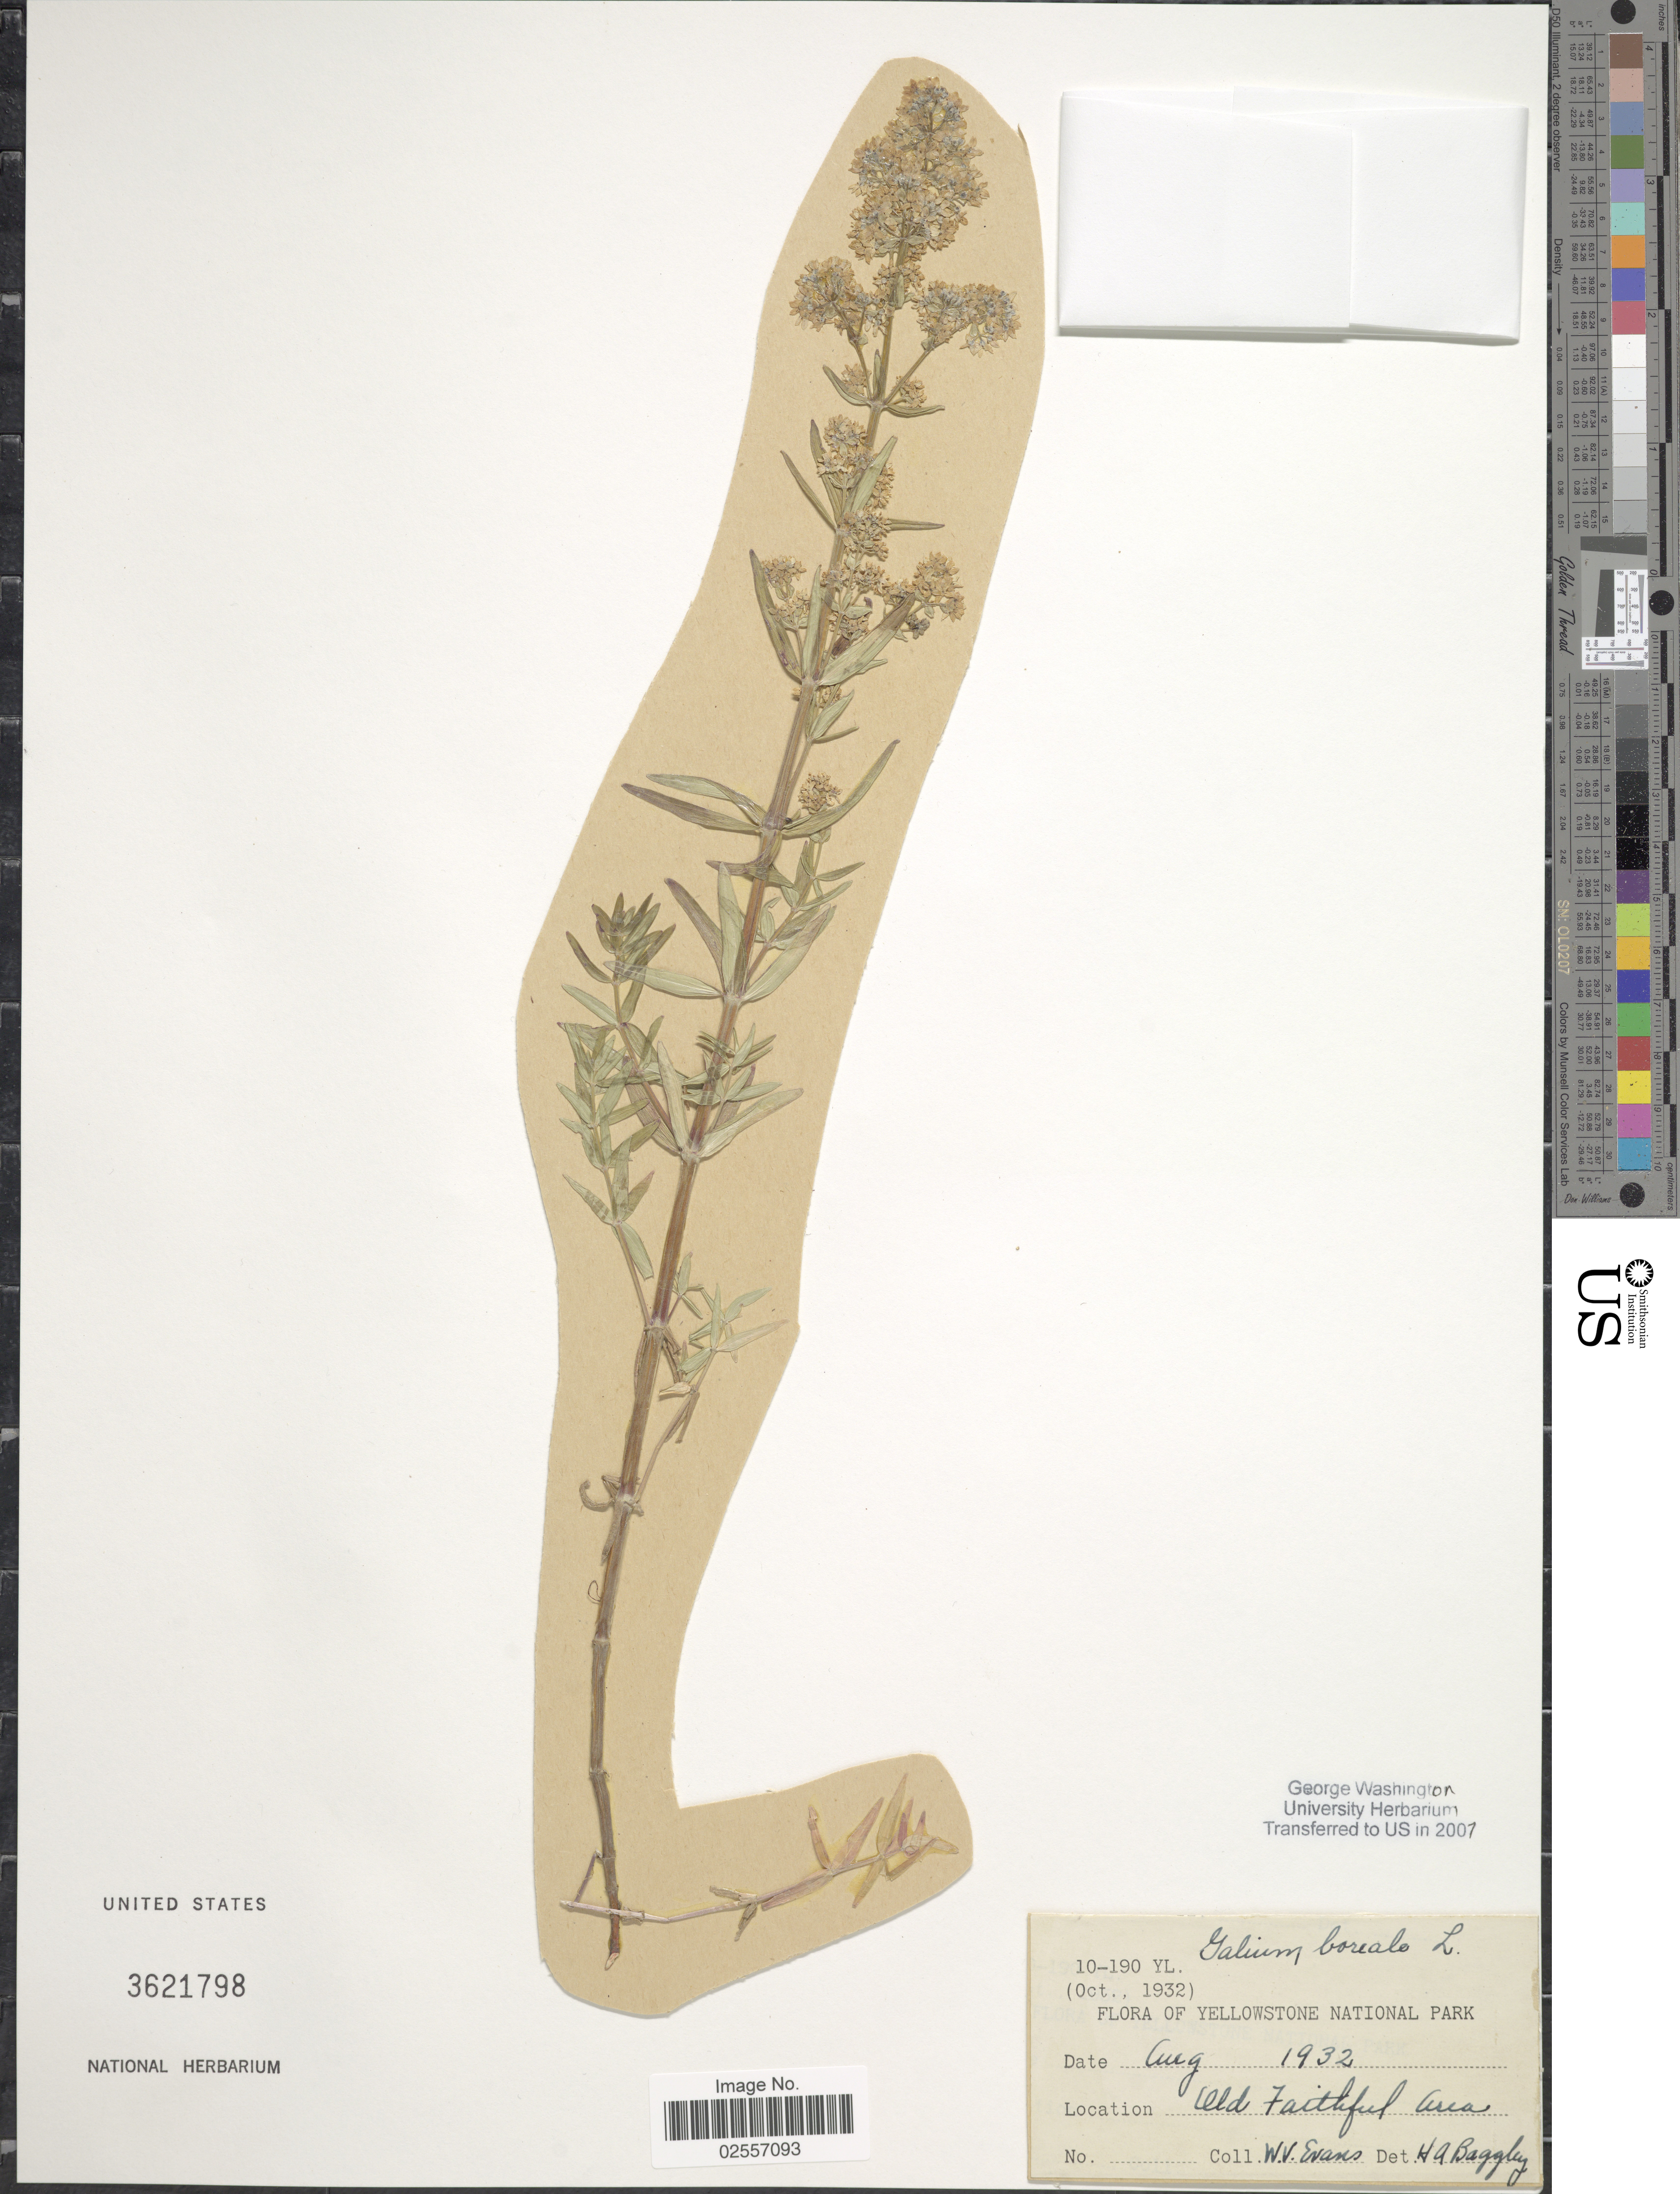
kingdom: Plantae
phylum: Tracheophyta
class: Magnoliopsida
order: Gentianales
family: Rubiaceae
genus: Galium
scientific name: Galium boreale L.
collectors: W. Evans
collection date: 1932-08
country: United States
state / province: Wyoming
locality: Yellowstone National Park. Old Faithful Area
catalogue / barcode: US 3621798